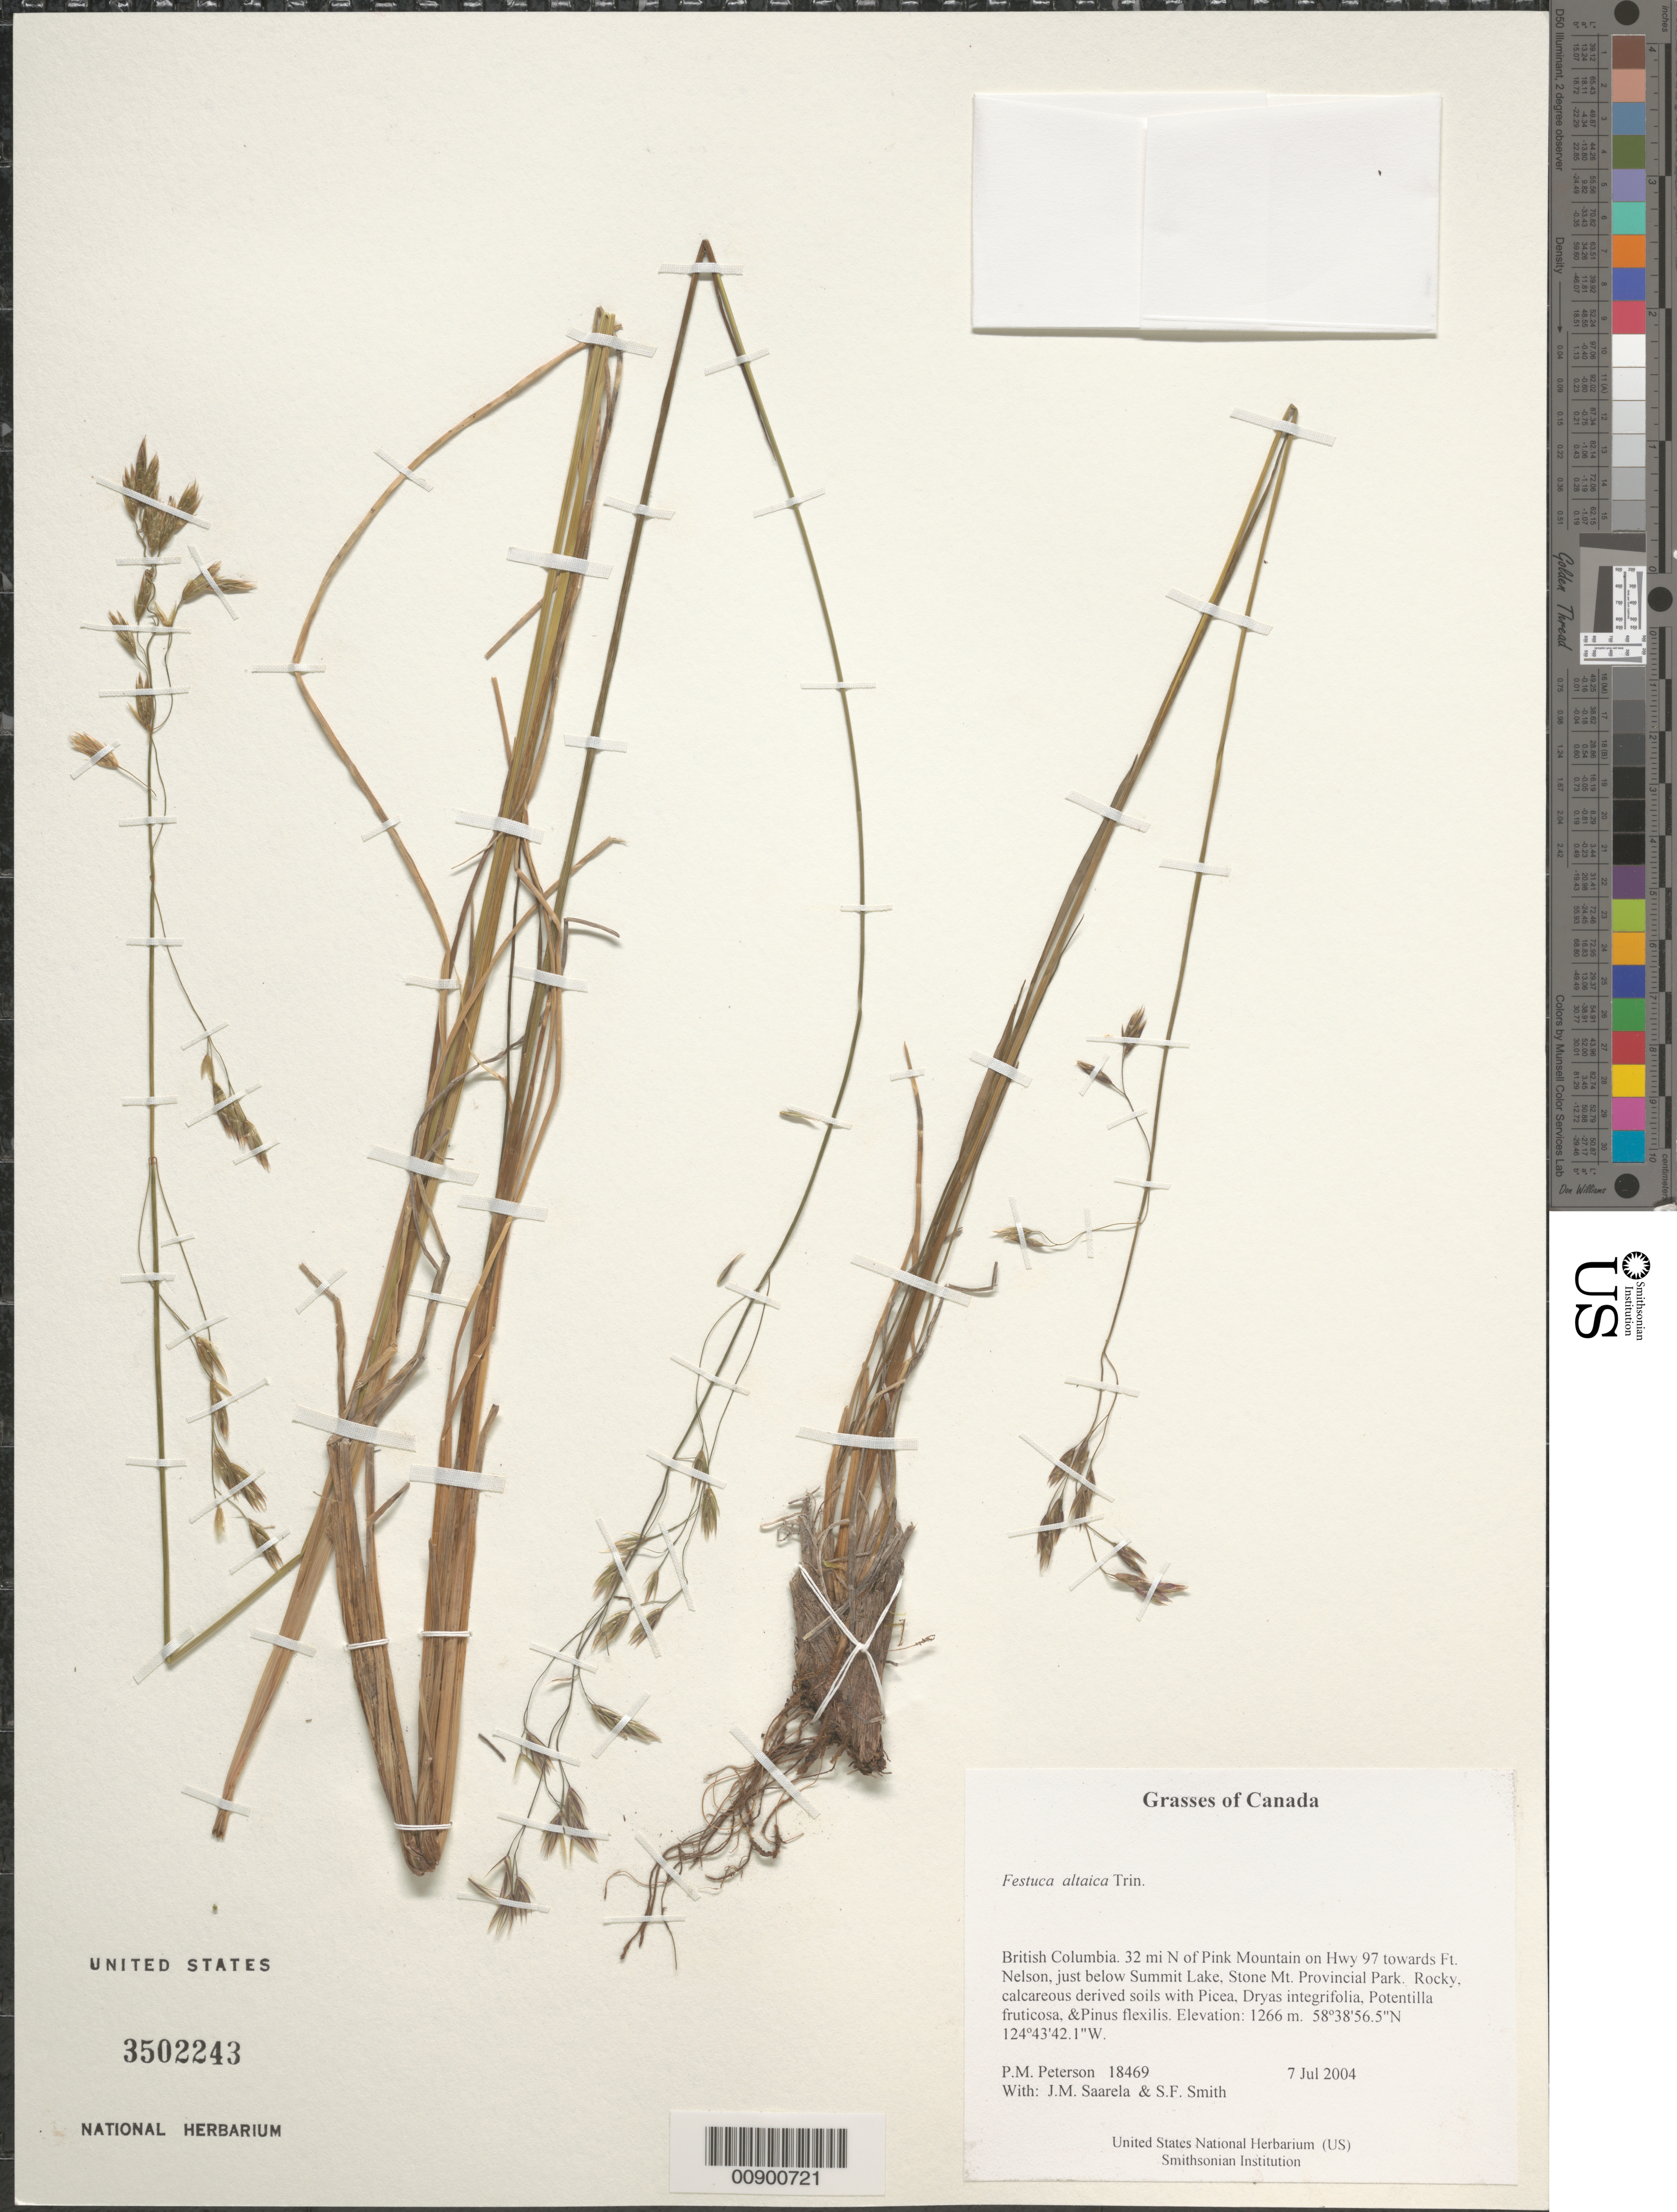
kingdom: Plantae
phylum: Tracheophyta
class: Liliopsida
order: Poales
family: Poaceae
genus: Festuca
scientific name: Festuca altaica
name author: Trin.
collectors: P. M. Peterson, J. Saarela & S.F. Smith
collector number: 18469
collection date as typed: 07 Jul 2004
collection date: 2004-07-07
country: Canada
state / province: British Columbia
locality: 32 mi N of Pink Mountain on Hwy 97 towards Ft. Nelson, just below Summit Lake, Stone Mt. Provincial Park. Rocky, calcareous derived soils with Picea, Dryas integrifolia, Potentilla fruticosa, &Pinus flexilis.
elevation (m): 1266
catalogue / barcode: US 3502243